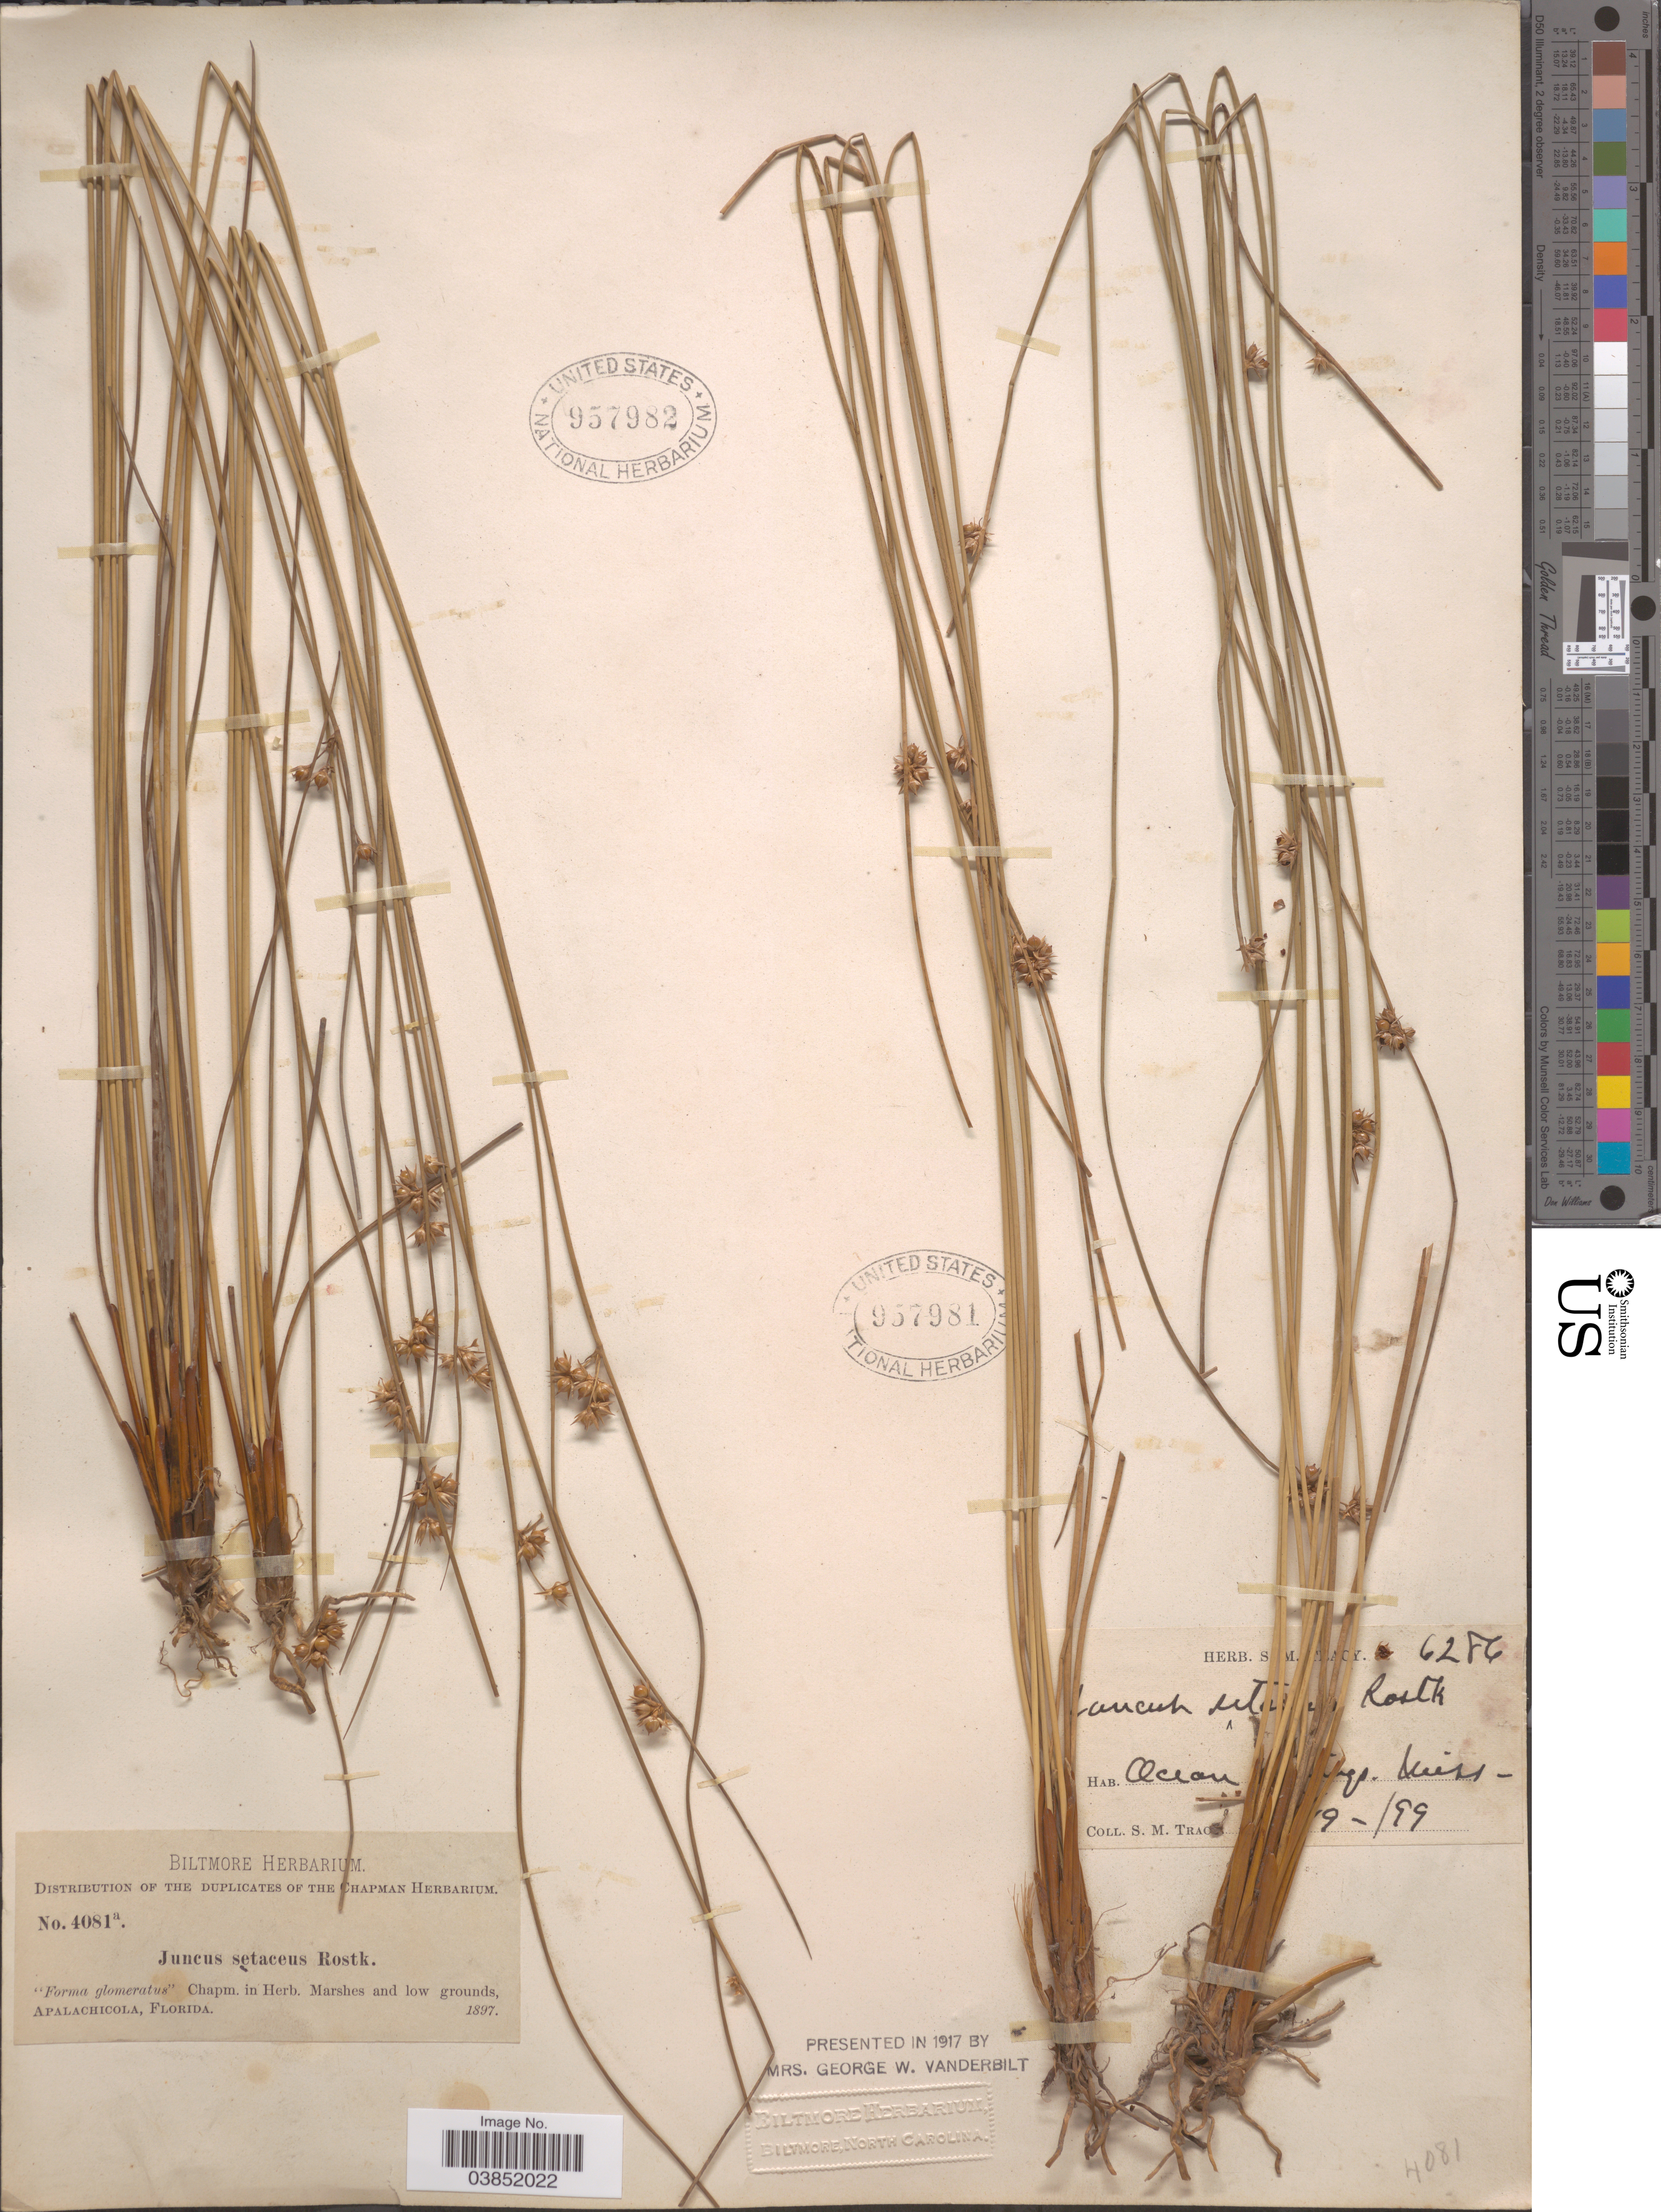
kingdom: Plantae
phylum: Tracheophyta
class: Liliopsida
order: Poales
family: Juncaceae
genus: Juncus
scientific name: Juncus coriaceus Mack.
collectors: S. M. Tracy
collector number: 6286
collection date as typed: Transcribed d/m/y: 19/7/99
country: United States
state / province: Mississippi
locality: Ocean Springs.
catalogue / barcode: US 957981-2